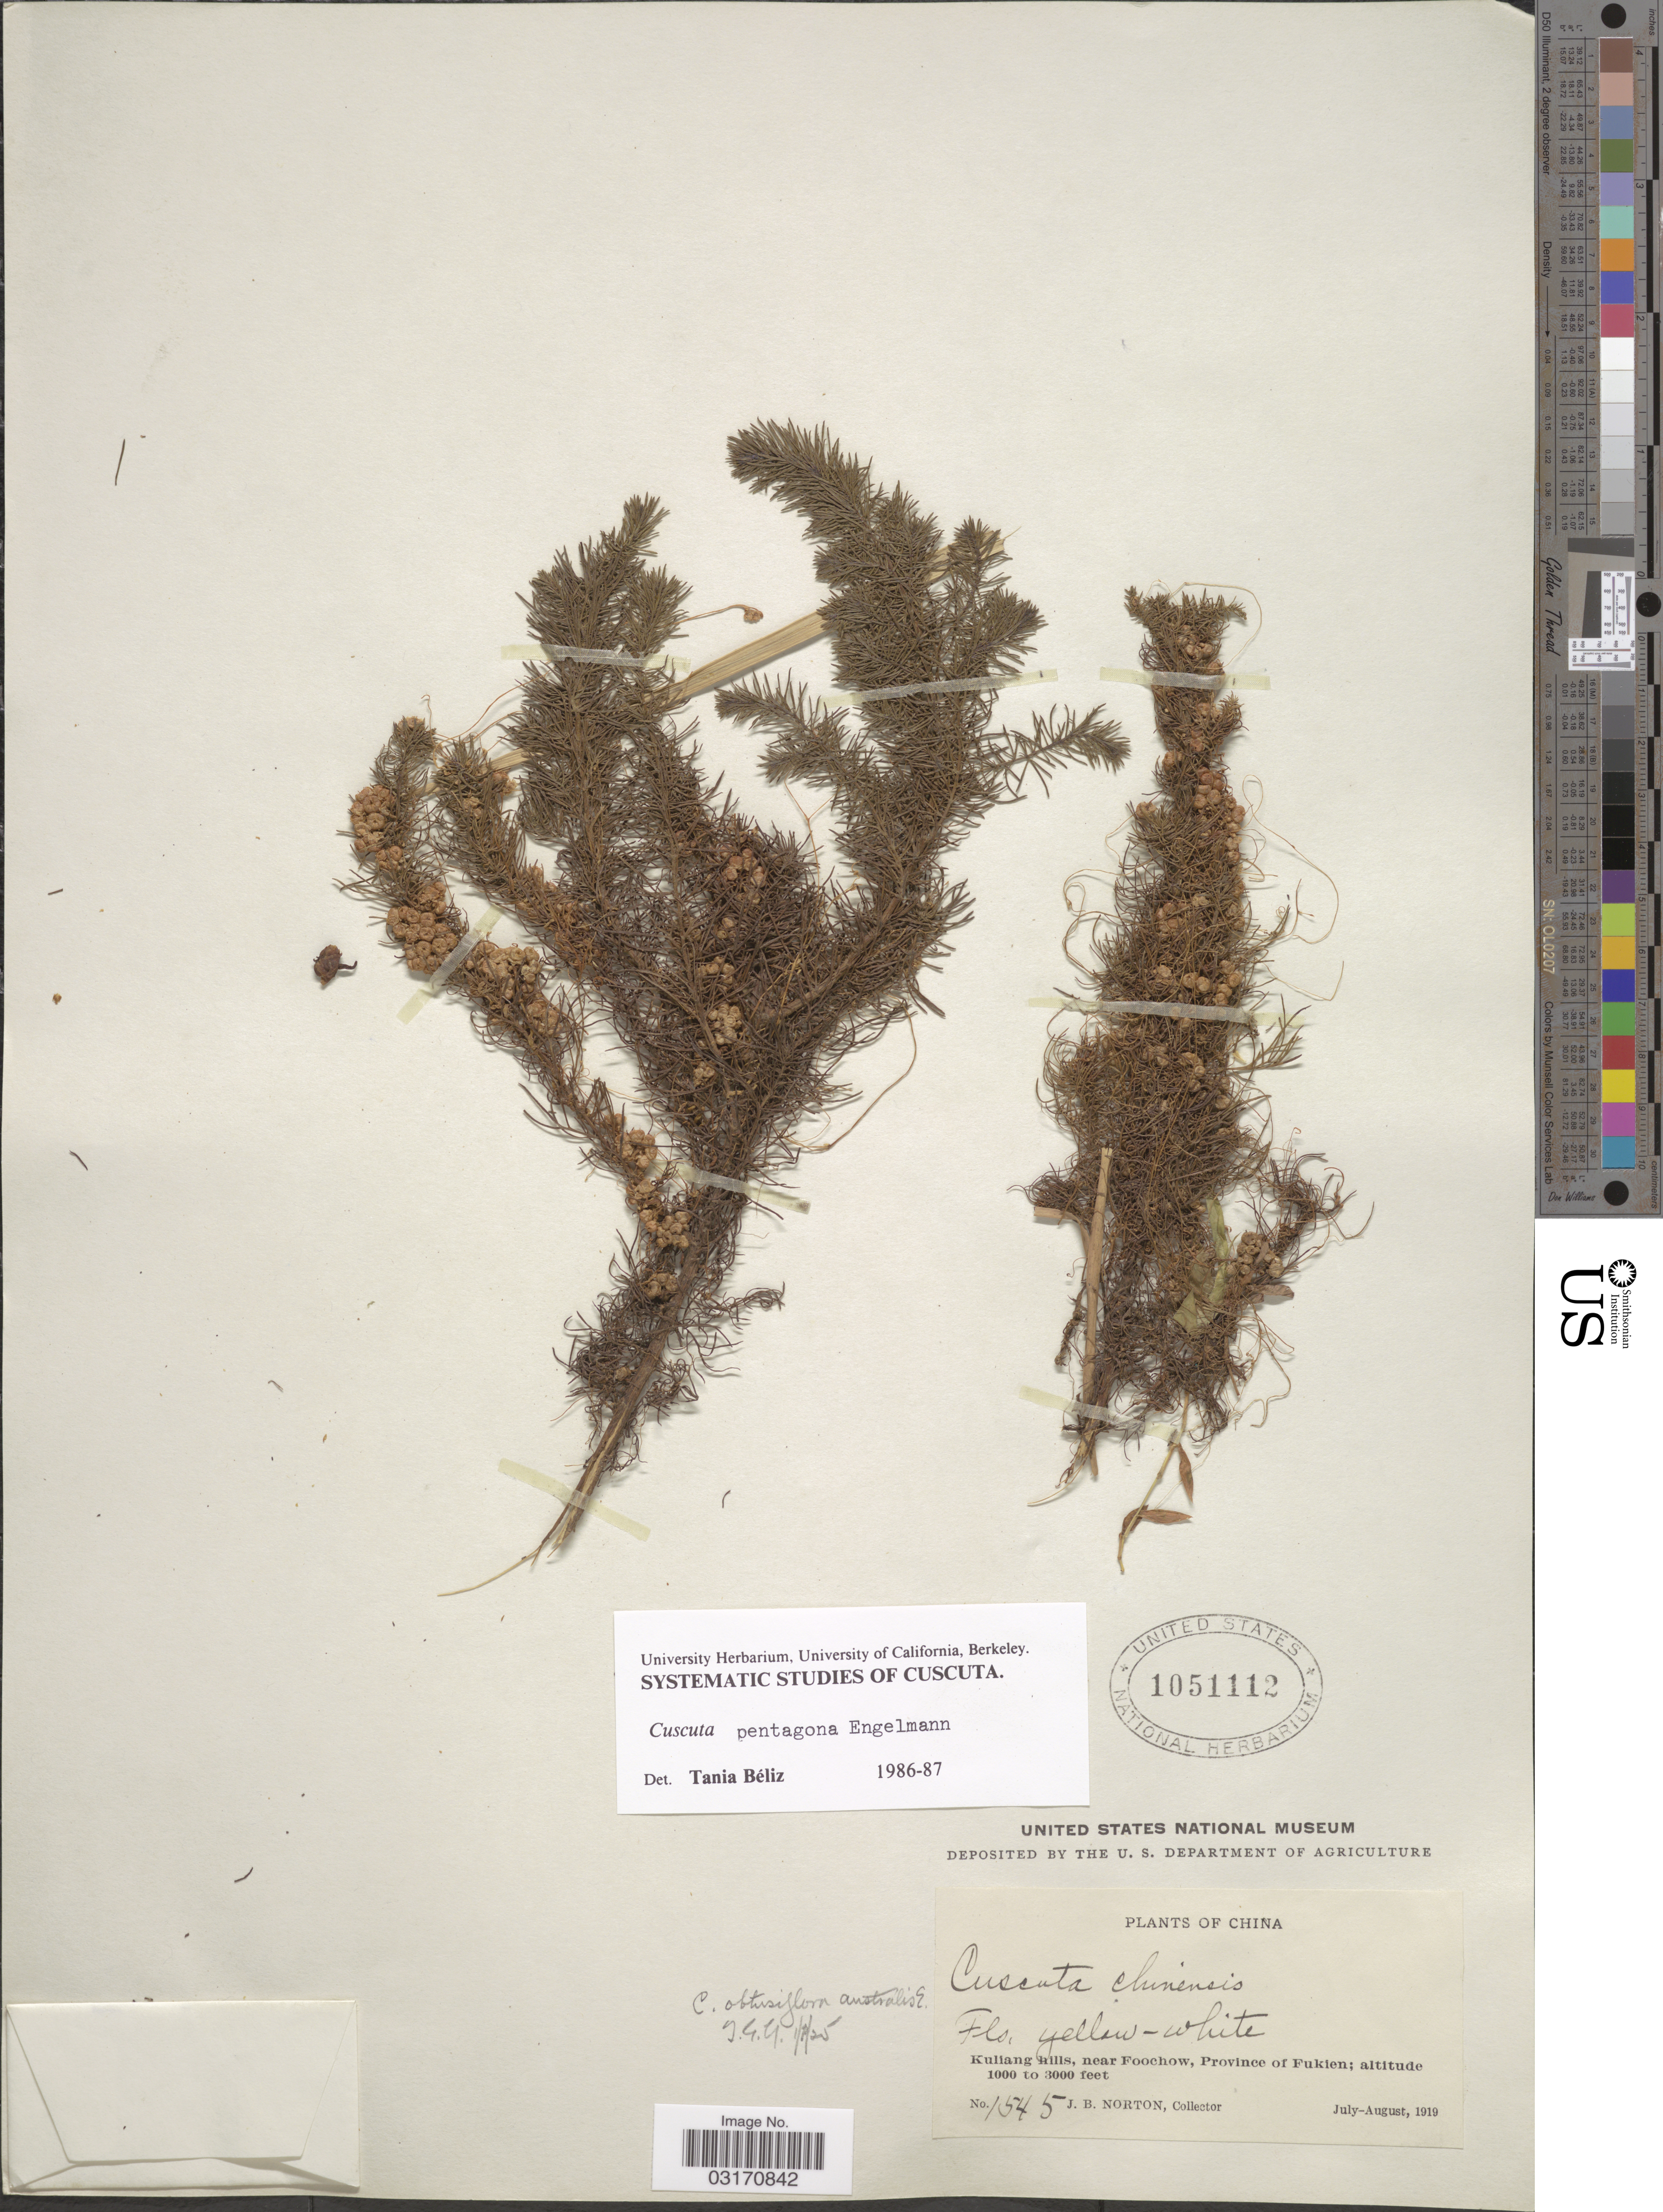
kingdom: Plantae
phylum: Tracheophyta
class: Magnoliopsida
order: Solanales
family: Convolvulaceae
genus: Cuscuta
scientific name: Cuscuta pentagona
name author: Engelm.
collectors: J. B. Norton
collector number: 1545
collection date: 1919-07/1919-08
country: China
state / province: Fujian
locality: Kuliang hills near Foochow, Province of Fukien.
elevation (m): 305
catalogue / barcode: US 1051112